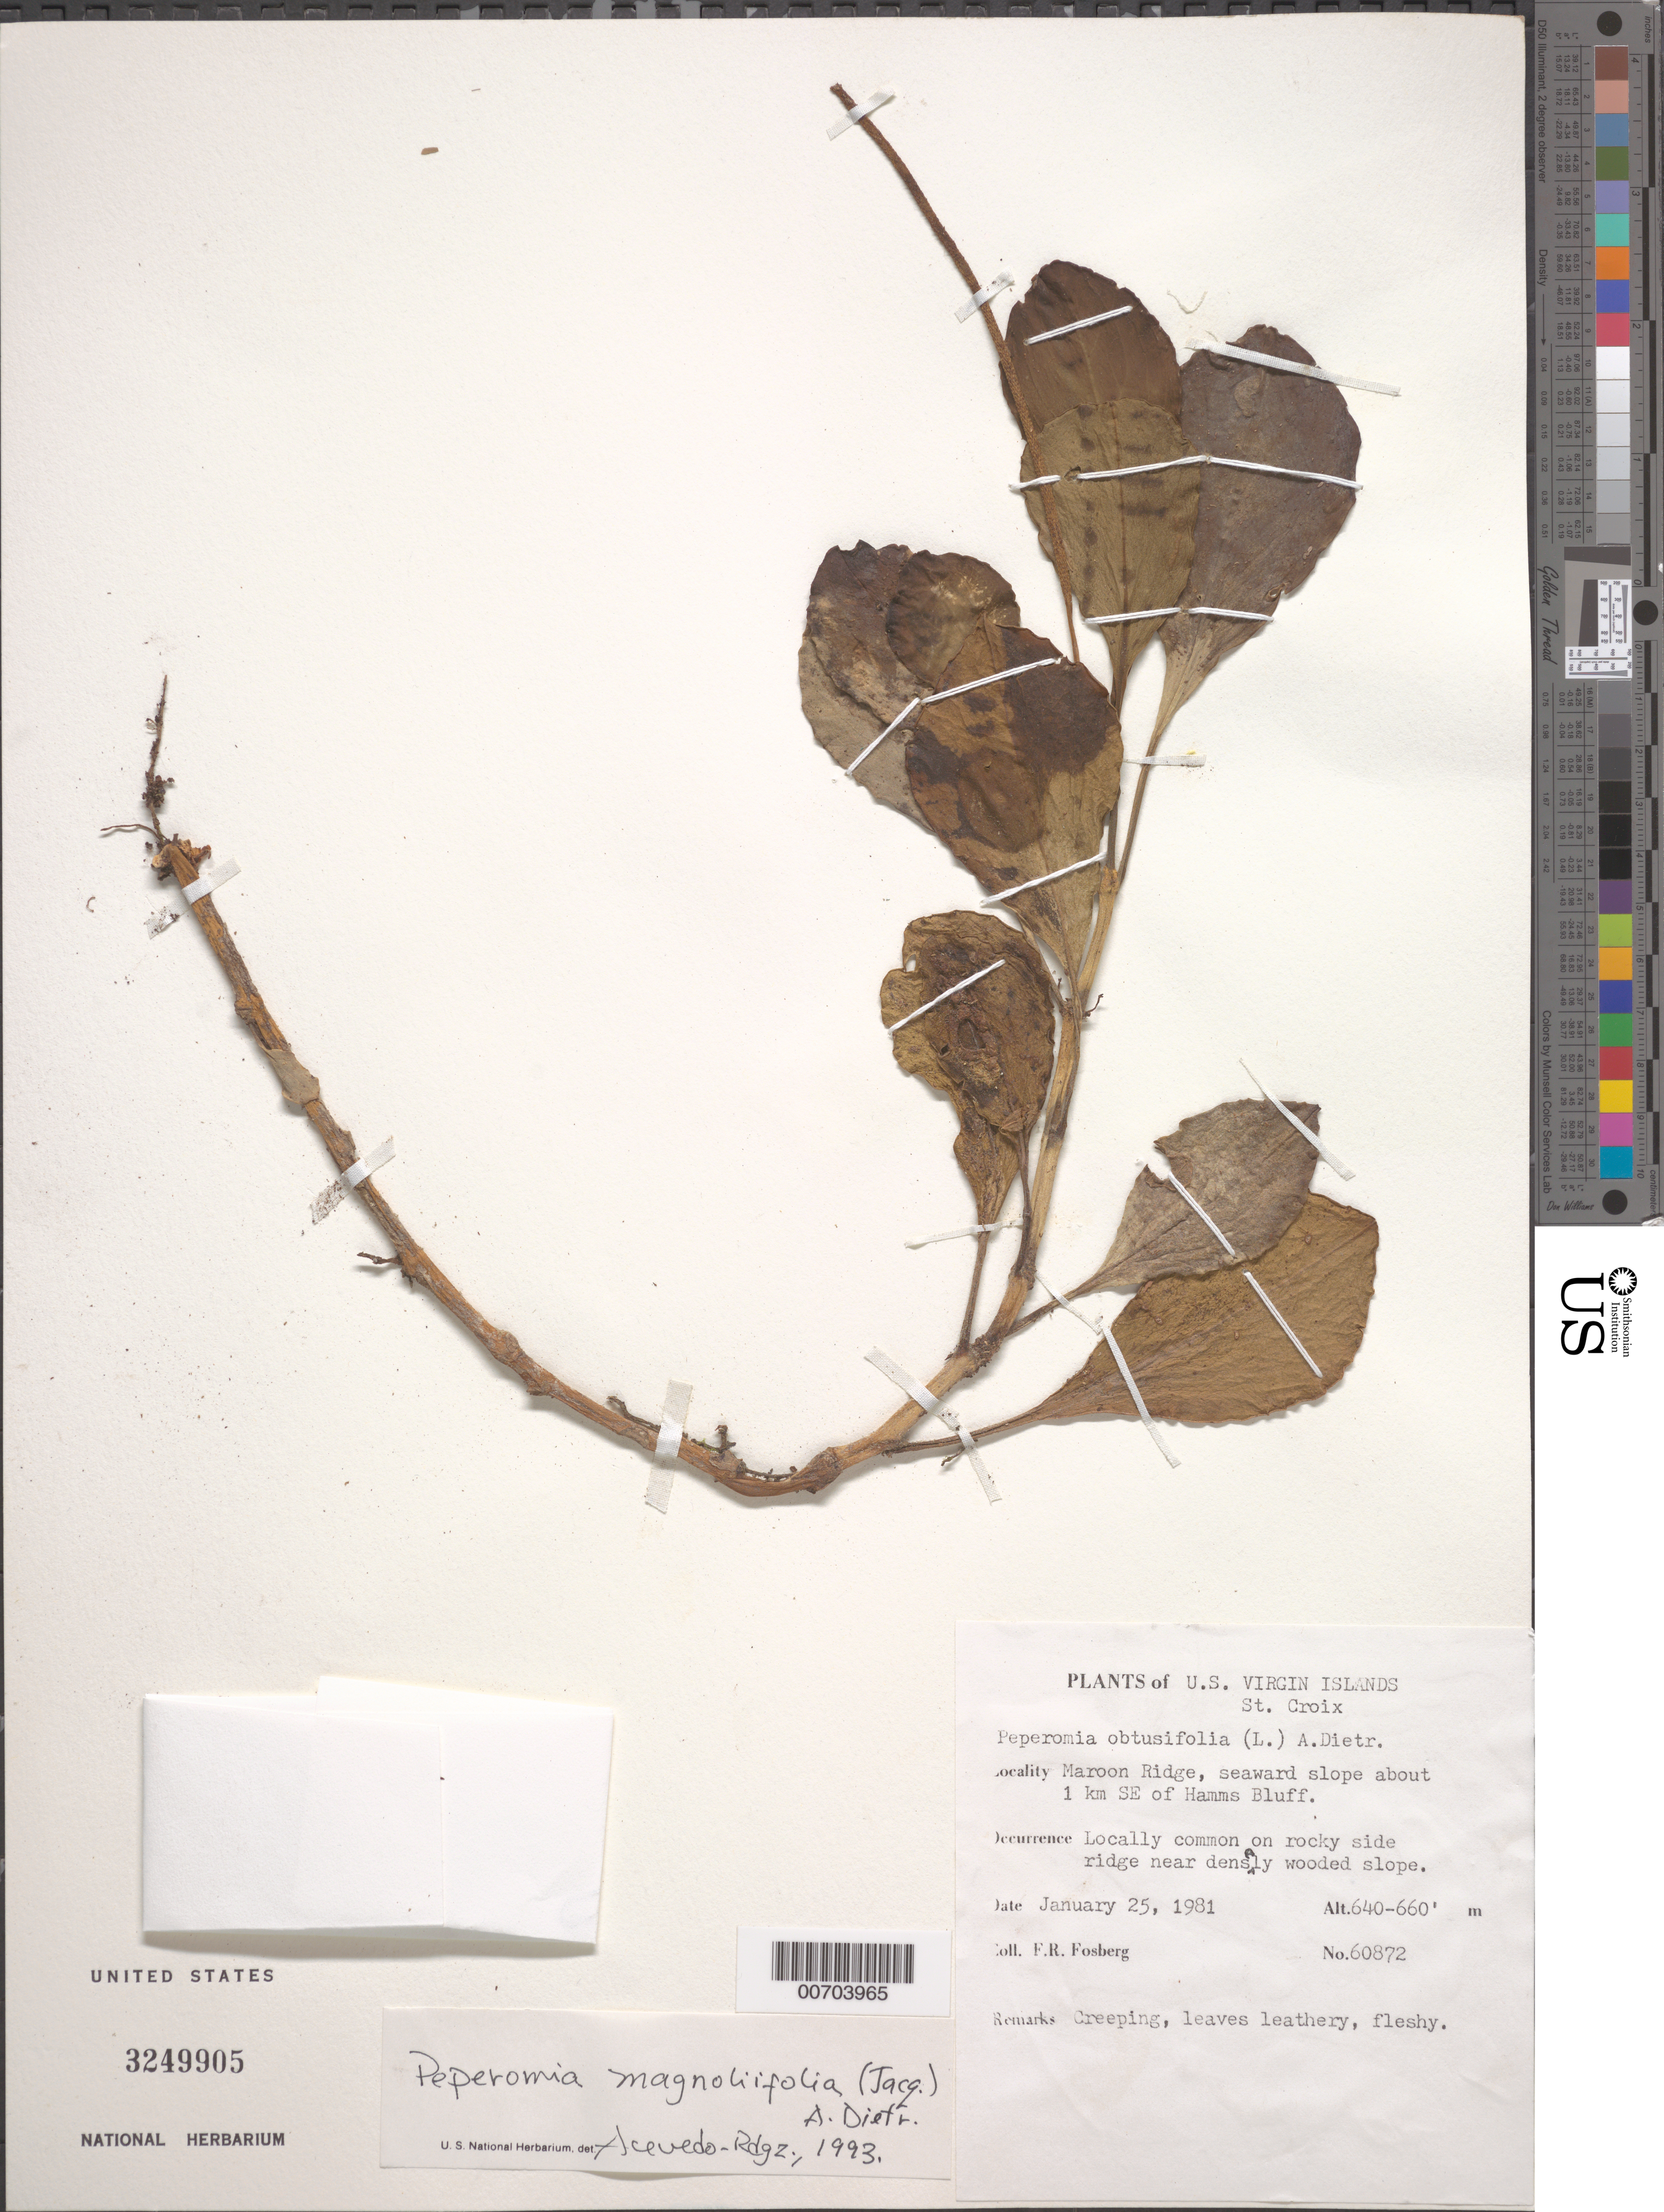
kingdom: Plantae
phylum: Tracheophyta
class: Magnoliopsida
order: Piperales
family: Piperaceae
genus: Peperomia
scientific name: Peperomia magnoliifolia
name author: (Jacq.) A. Dietr.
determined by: Acevedo-Rodríguez, P., (BOT), Smithsonian Institution - National Museum of Natural History (UNITED STATES)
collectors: F. R. Fosberg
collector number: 60872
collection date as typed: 25 Jan 1981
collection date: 1981-01-25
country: U.S. Virgin Islands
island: St. Croix Island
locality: Maroon Ridge, seaward slope about 1 km SE of Hamms Bluff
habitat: rocky side of ridge near densely wooded slope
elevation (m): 195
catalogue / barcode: US 3249905